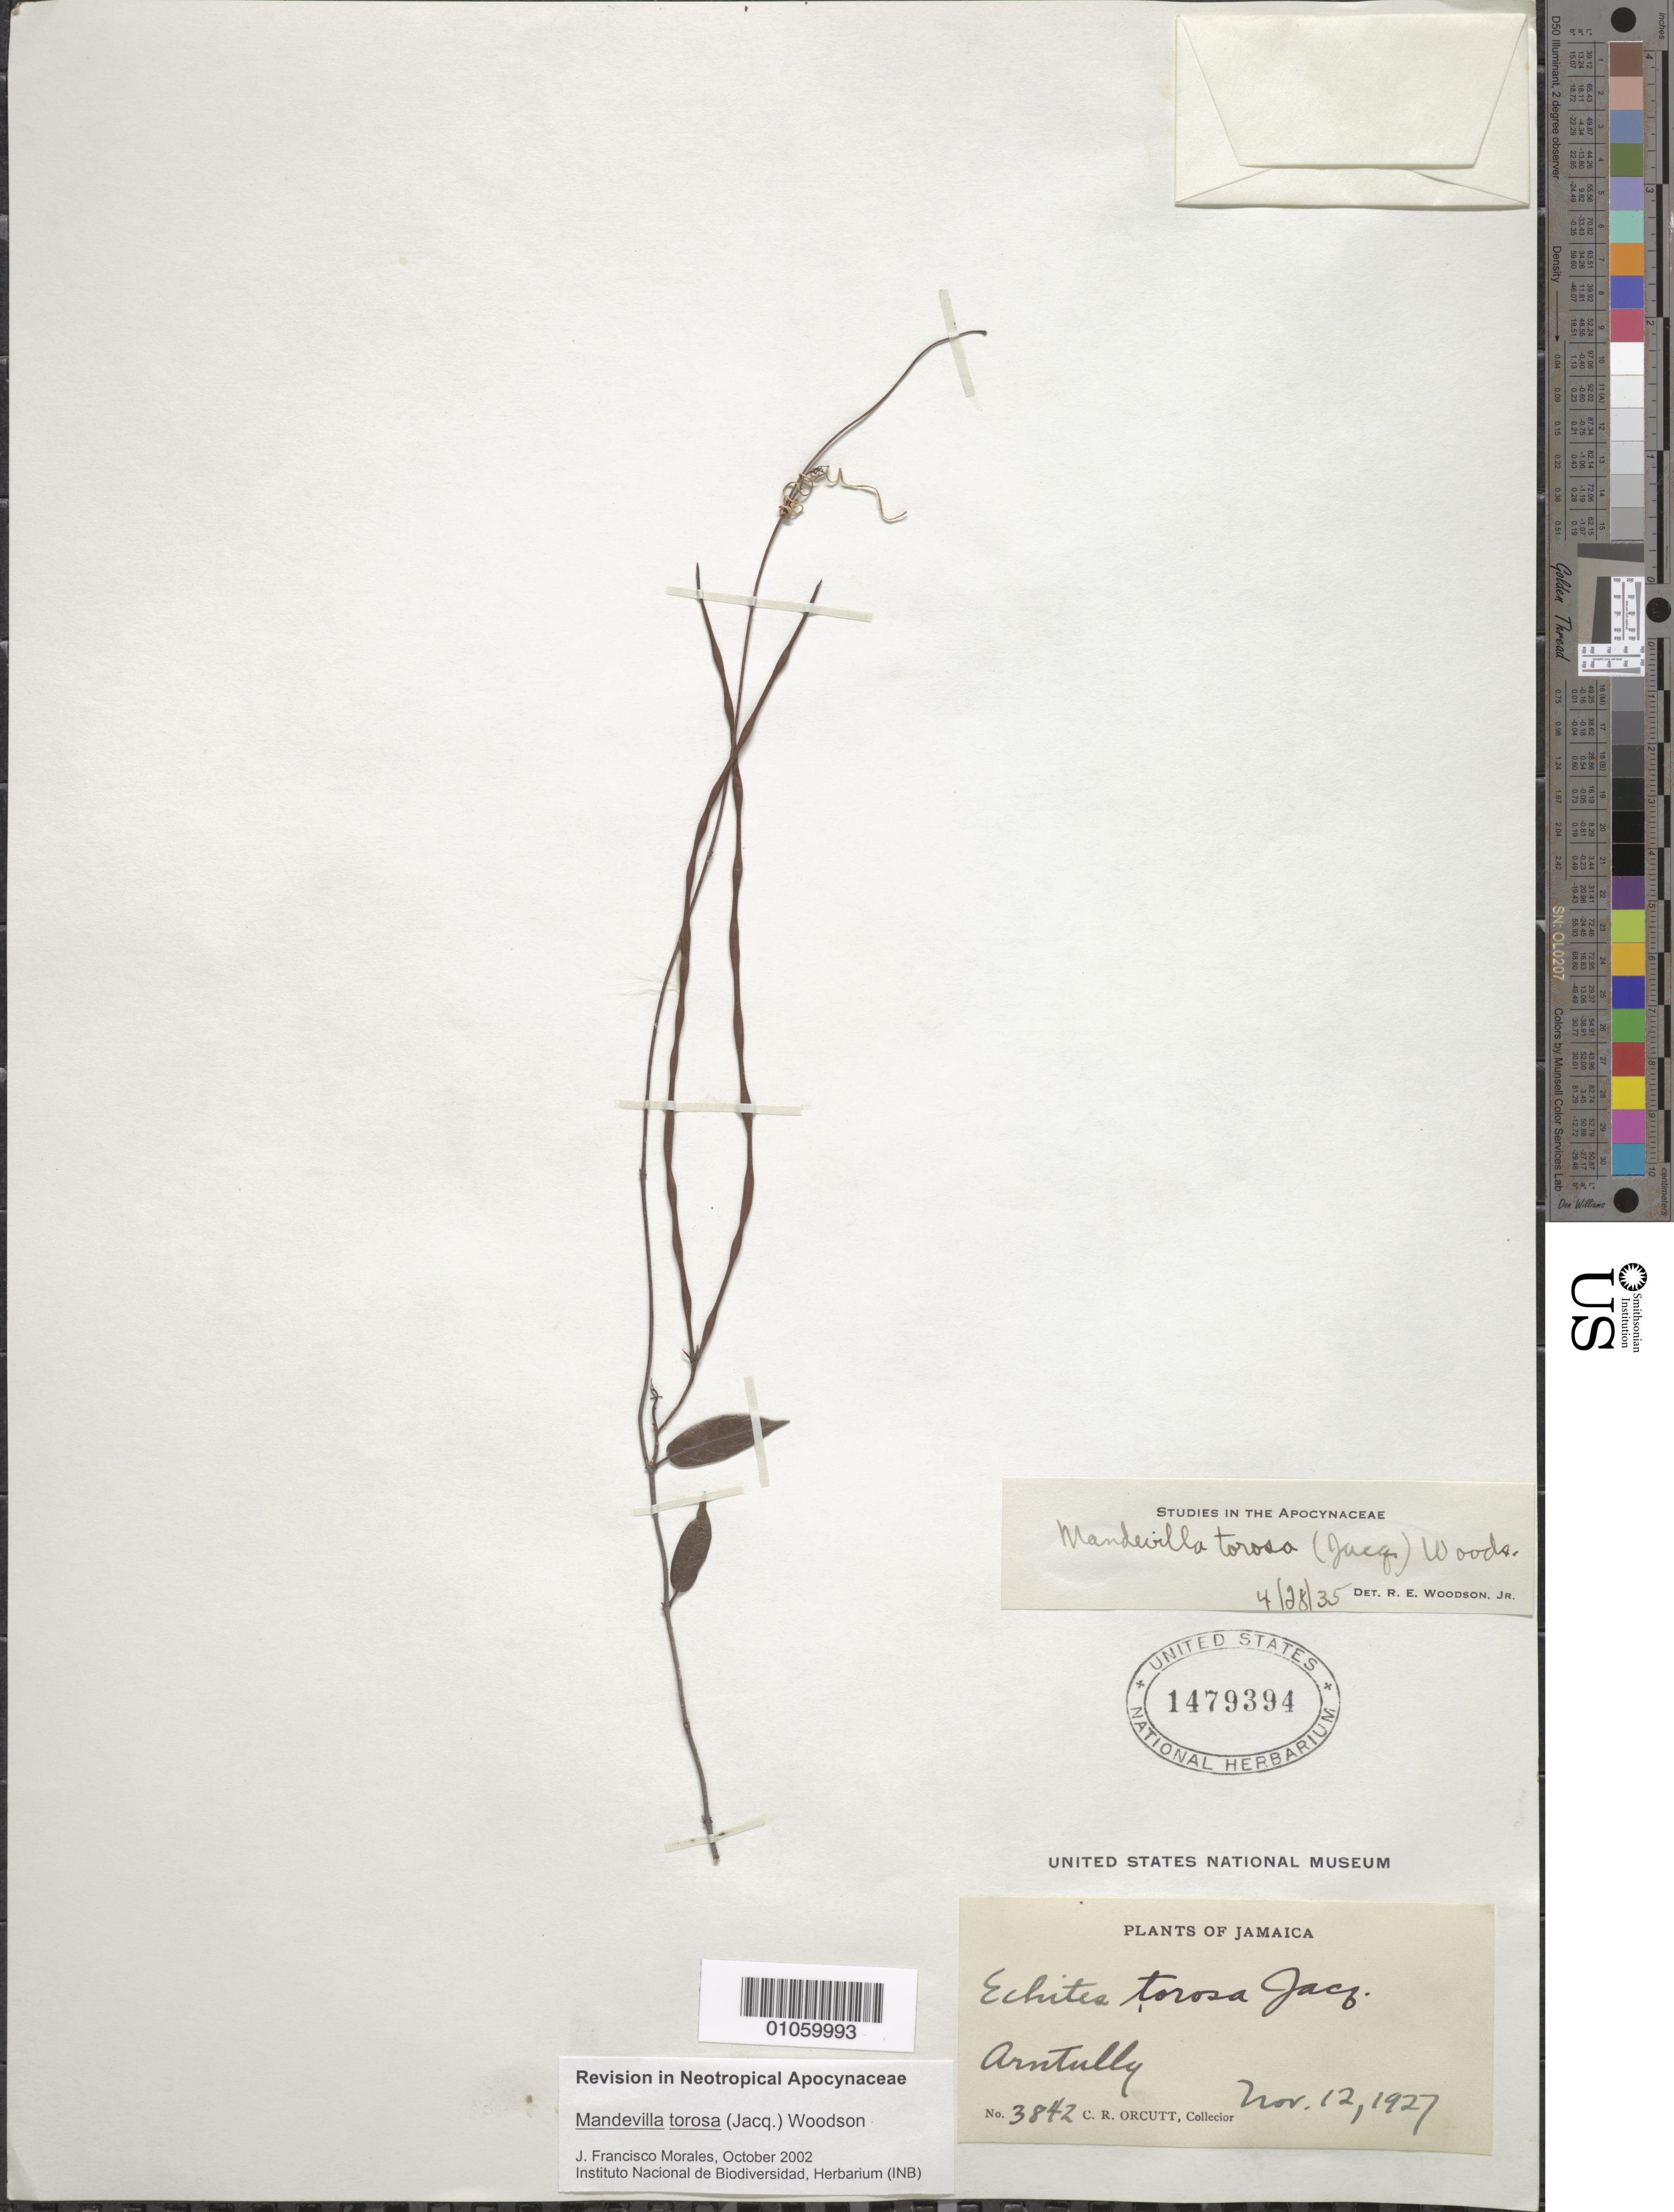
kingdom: Plantae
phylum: Tracheophyta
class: Magnoliopsida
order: Gentianales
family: Apocynaceae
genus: Mandevilla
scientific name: Mandevilla torosa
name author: (Jacq.) Woodson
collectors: C. R. Orcutt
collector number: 3842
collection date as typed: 12 Nov 1927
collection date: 1927-11-12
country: Jamaica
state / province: Saint Thomas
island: Jamaica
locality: Arntully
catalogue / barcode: US 1479394